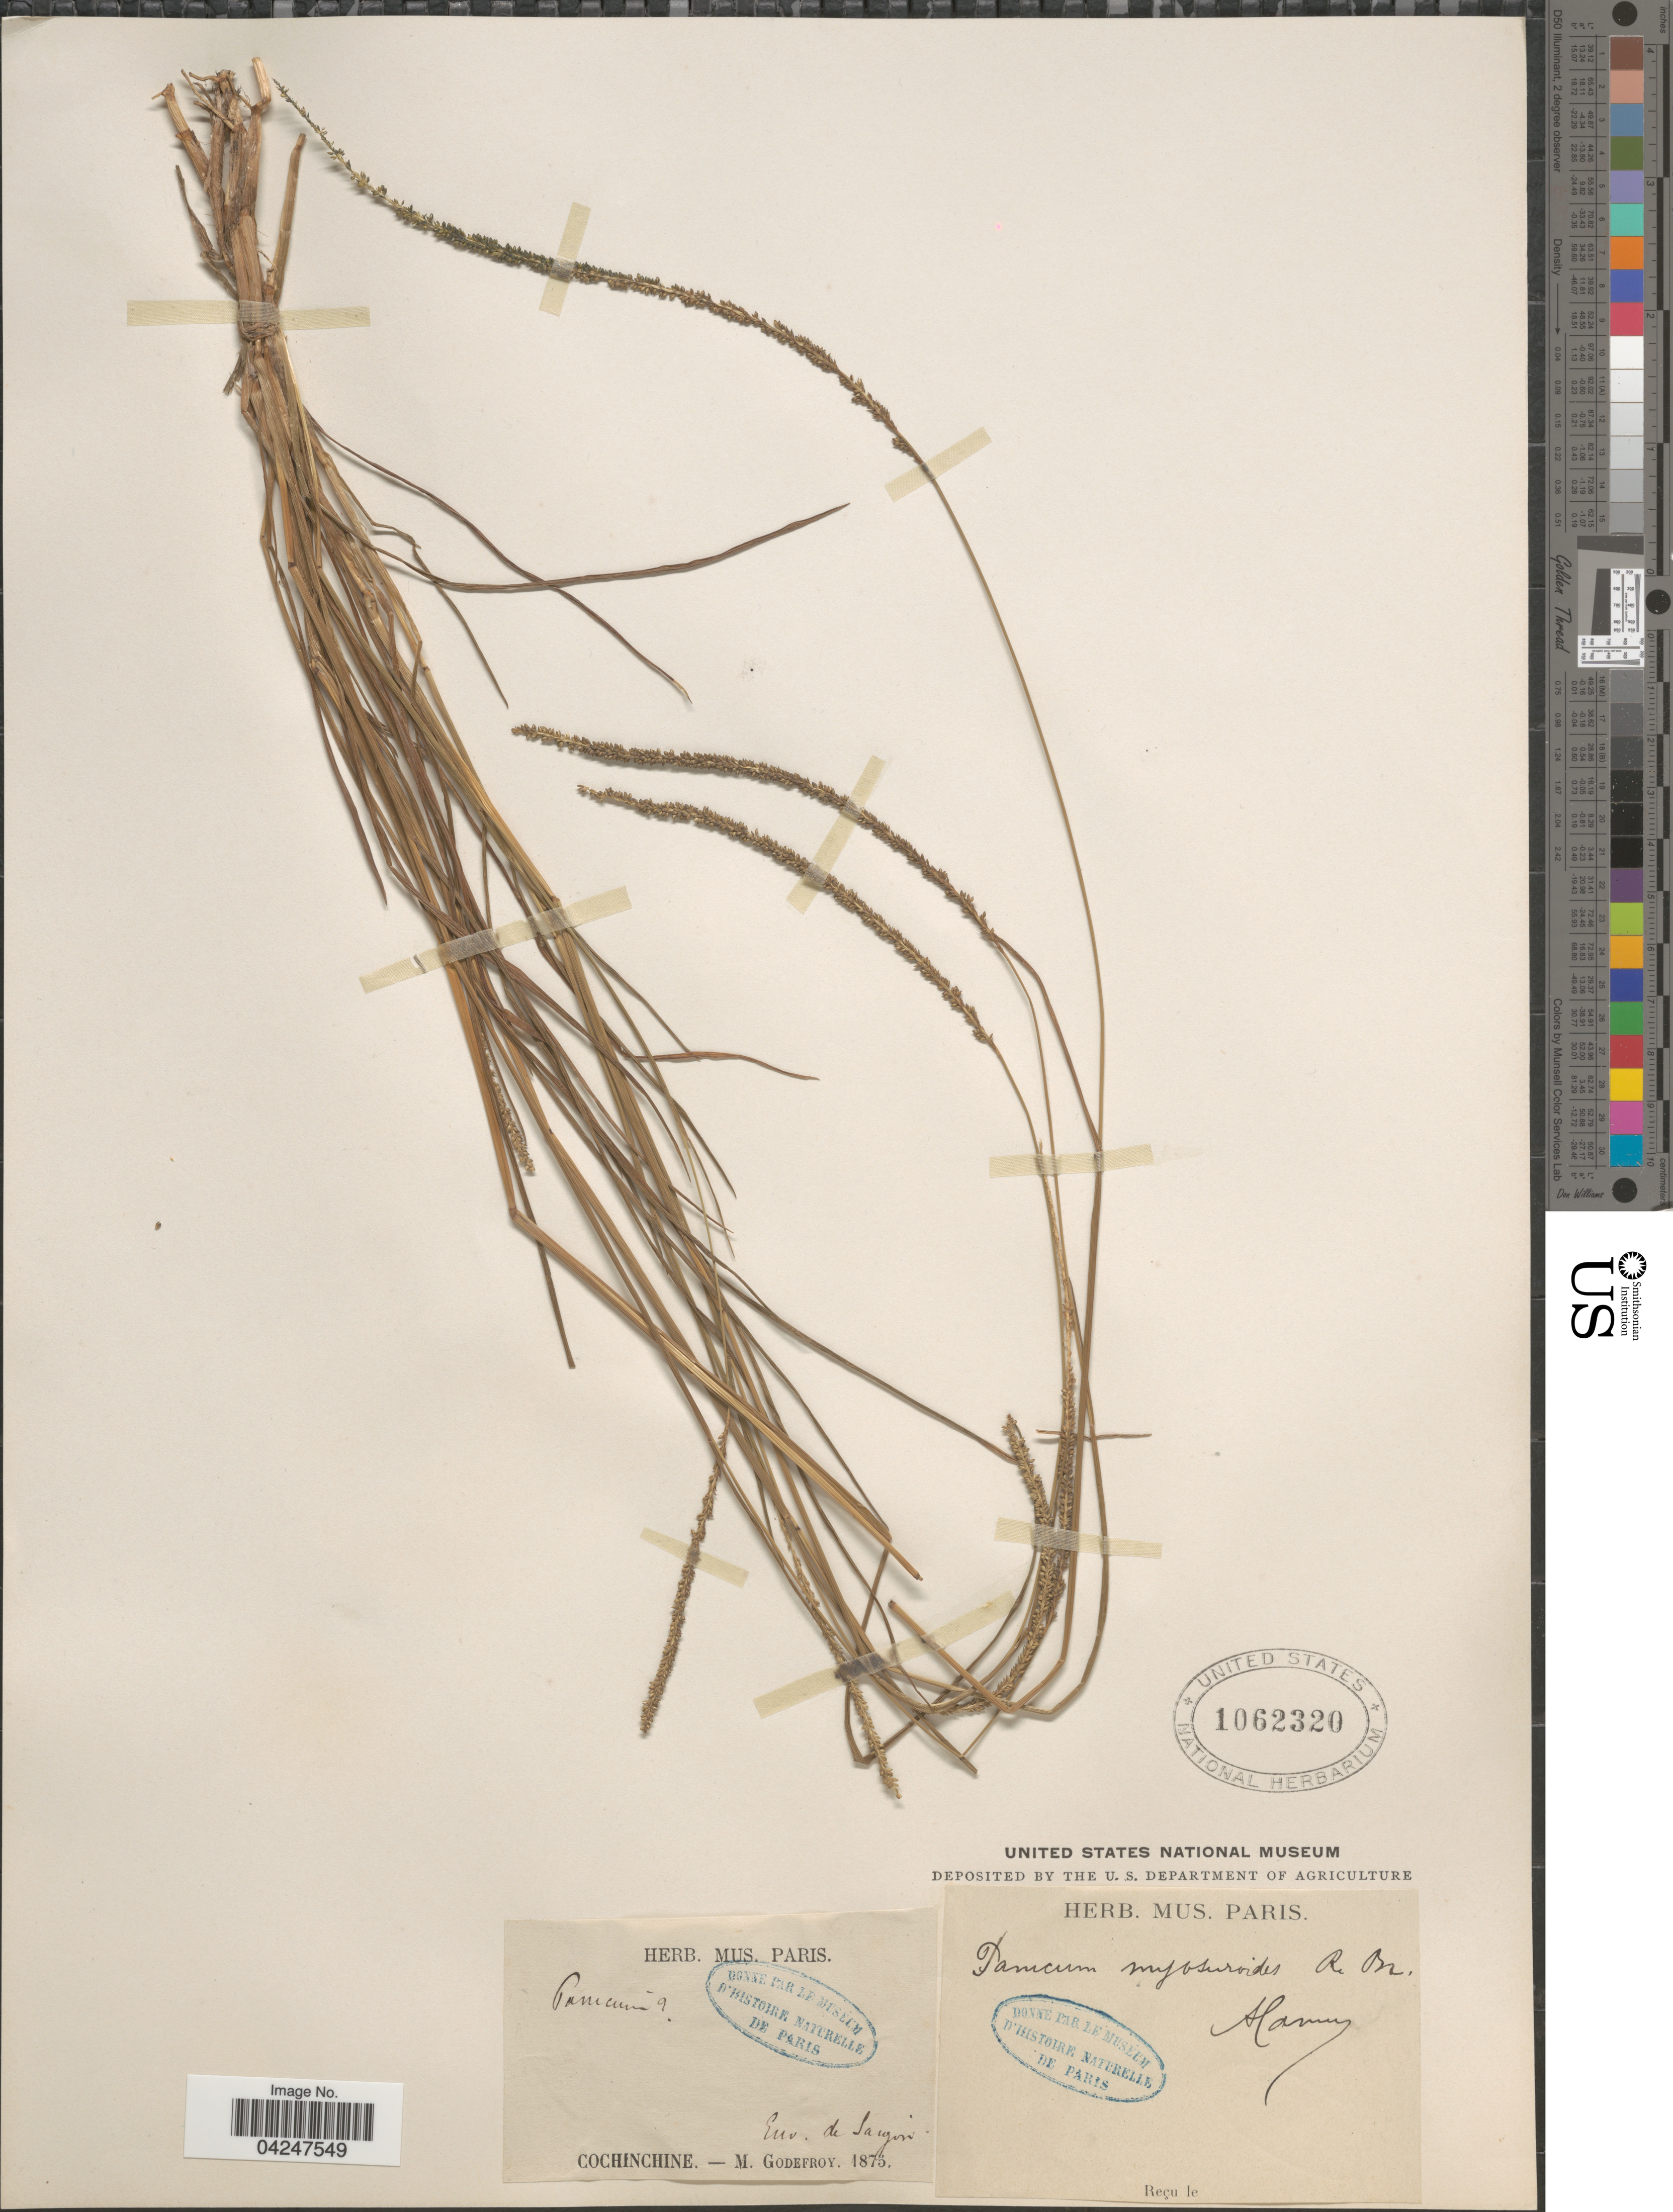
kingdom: Plantae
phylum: Tracheophyta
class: Liliopsida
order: Poales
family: Poaceae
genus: Sacciolepis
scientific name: Sacciolepis myosuroides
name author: (R. Br.) Chase ex E.G. Camus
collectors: M. Godefroy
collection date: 1875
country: Vietnam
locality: Cochinchine. Env. de Saigon.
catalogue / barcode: US 1062320